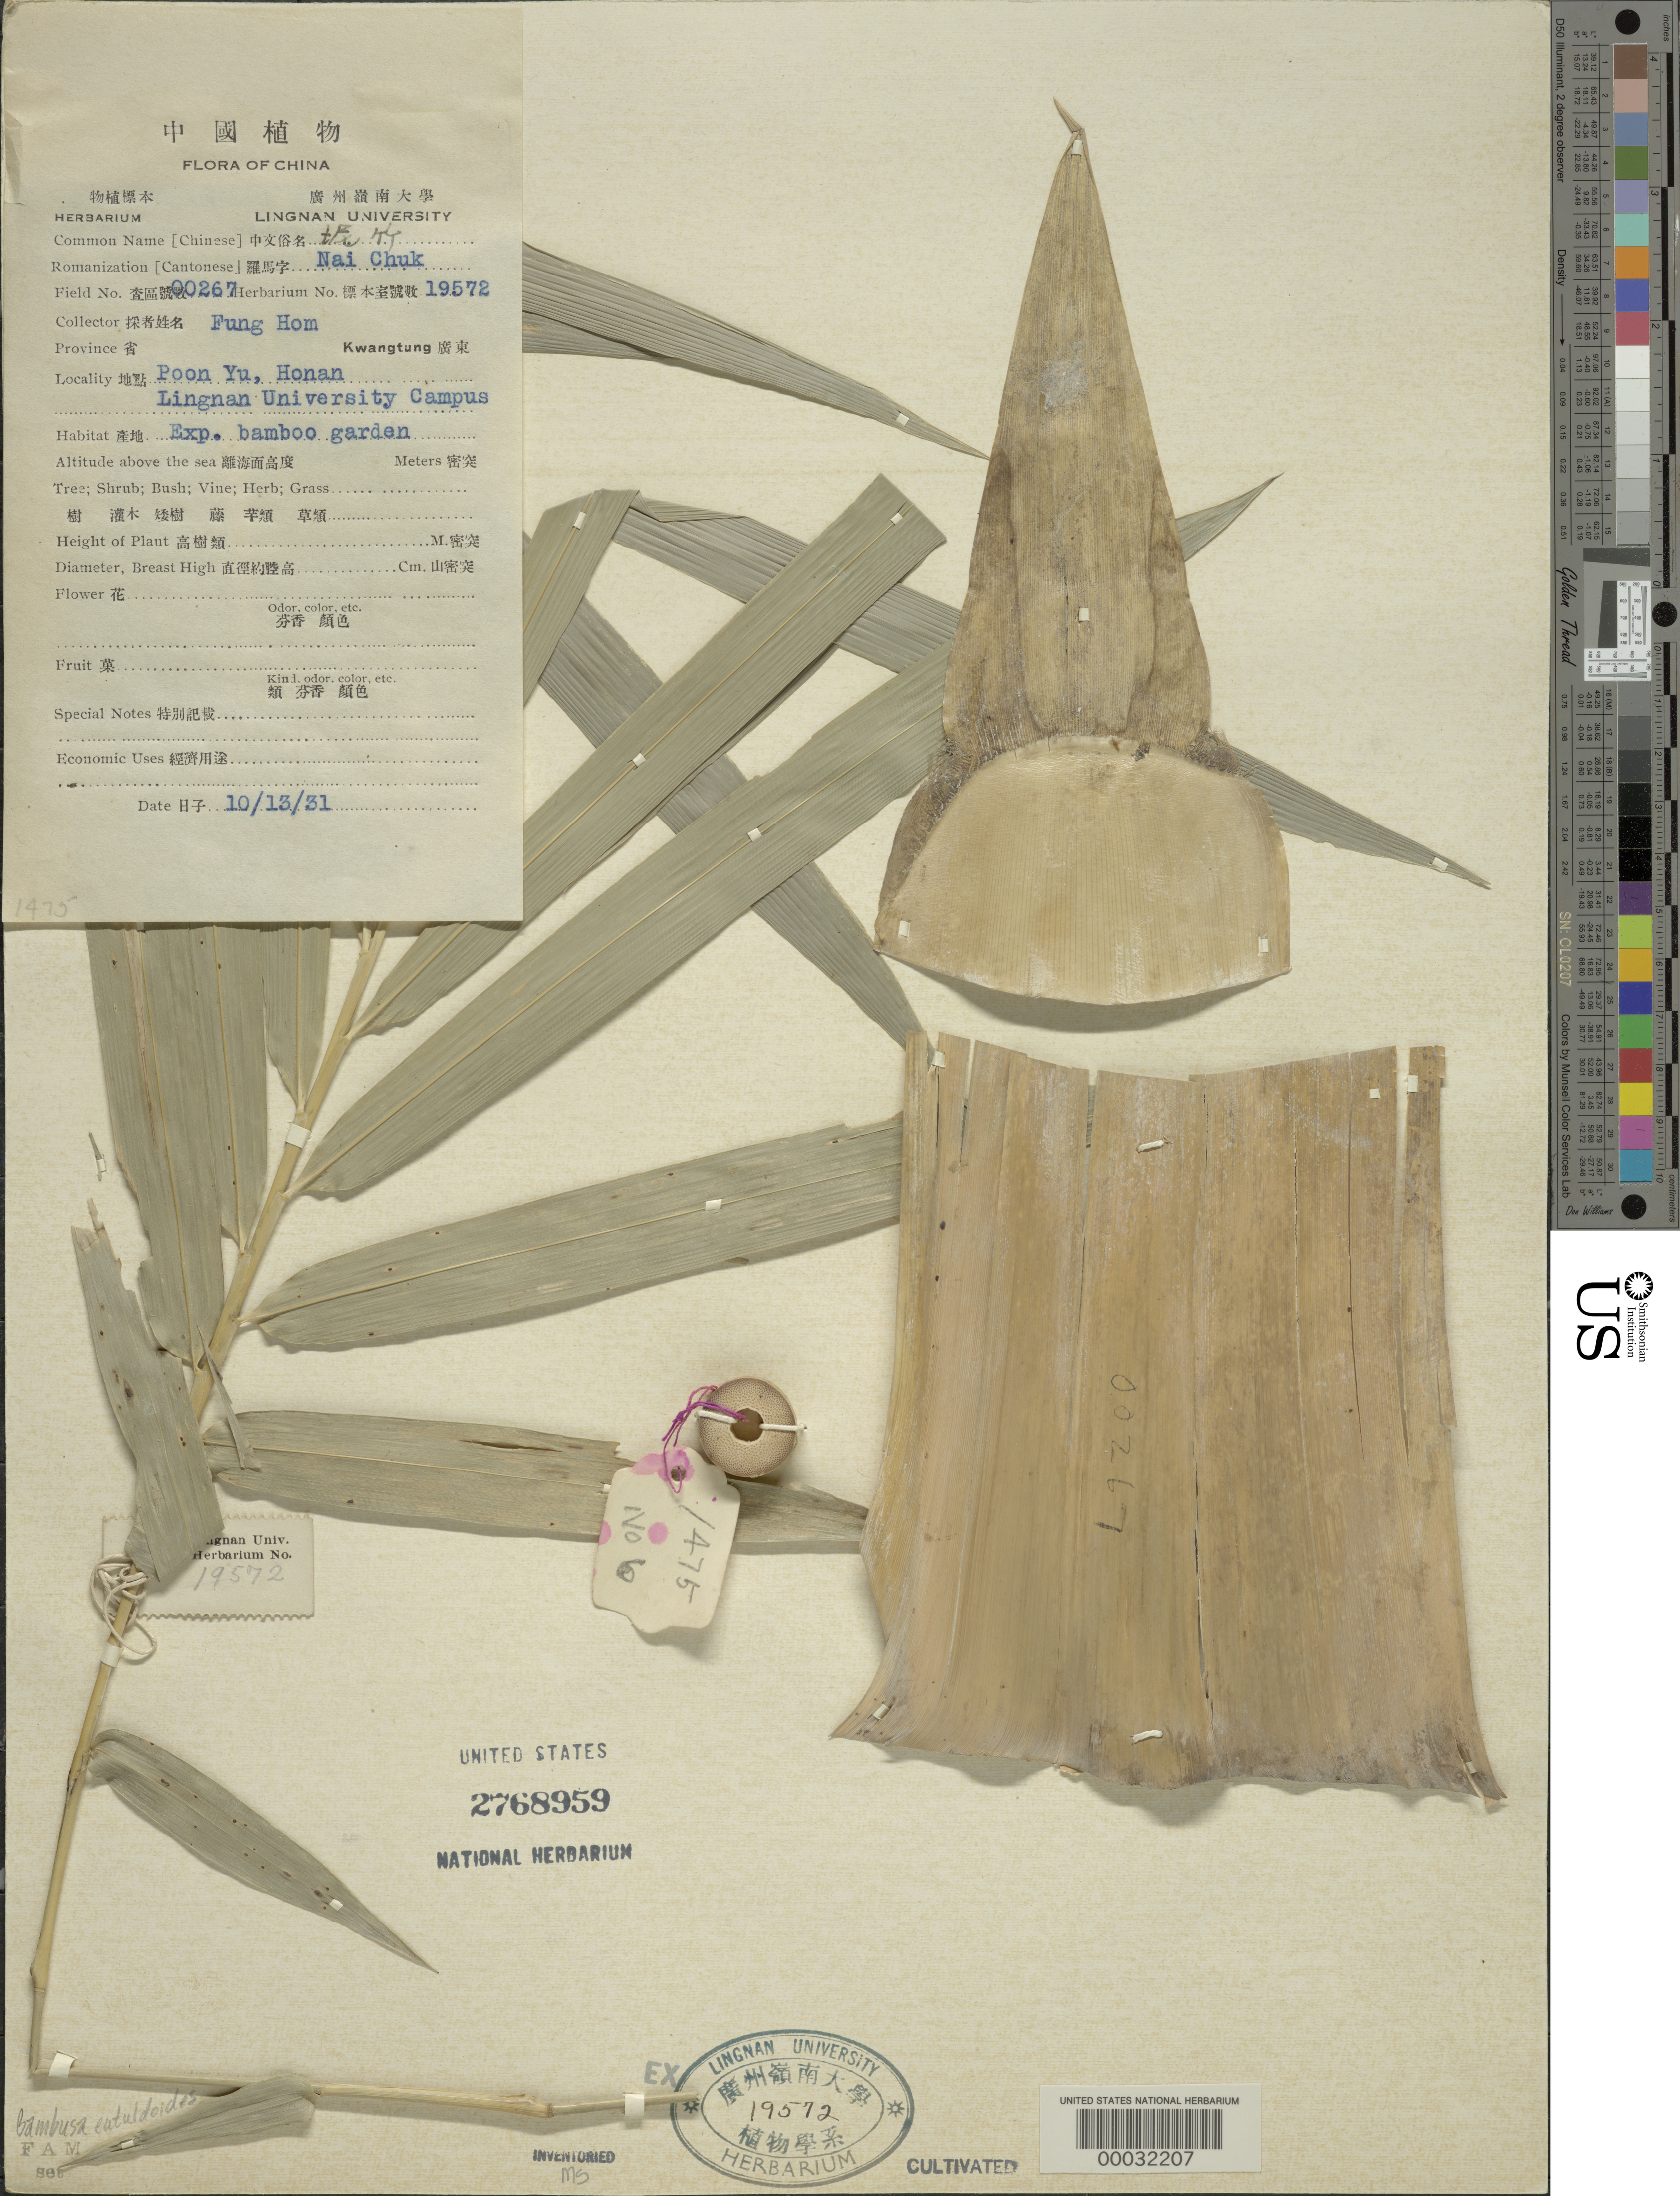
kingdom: Plantae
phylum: Tracheophyta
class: Liliopsida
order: Poales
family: Poaceae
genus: Bambusa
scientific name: Bambusa eutuldoides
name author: McClure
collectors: H. L. Fung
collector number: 267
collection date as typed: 13 Oct 1931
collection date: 1931-10-13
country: China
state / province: Guangdong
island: Honam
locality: Experimental garden-lingnan university campus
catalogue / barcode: US 2768959